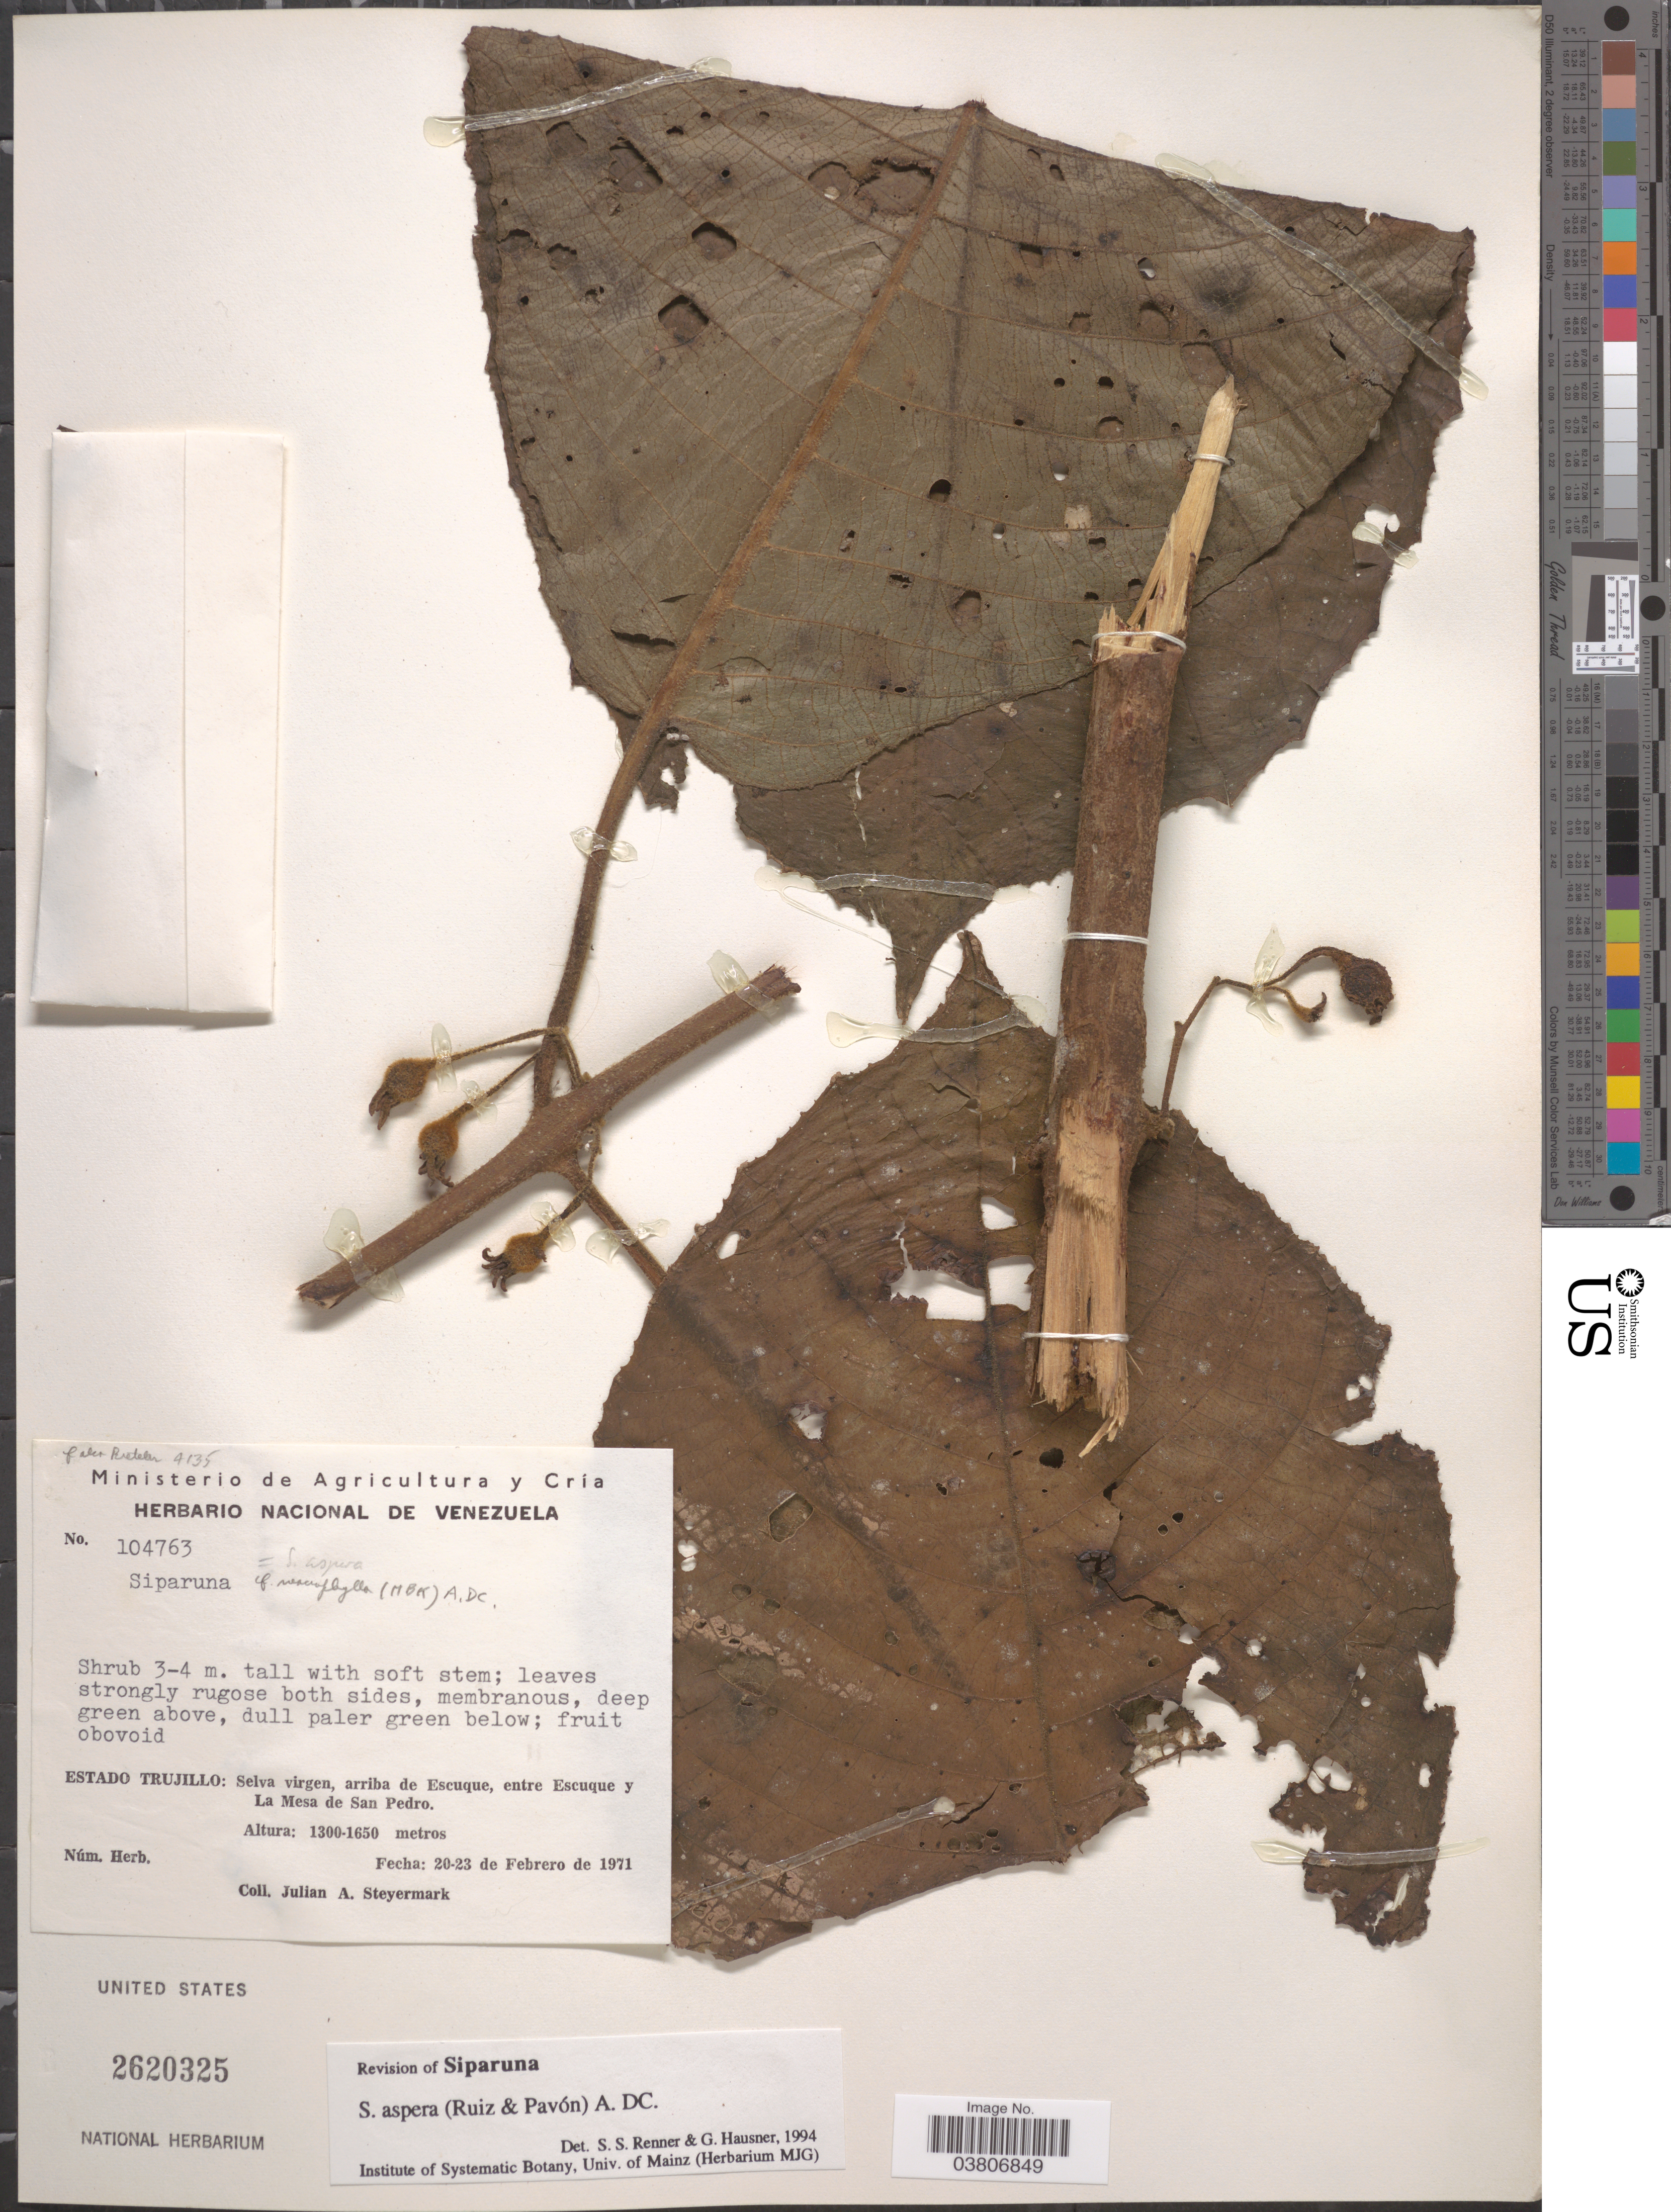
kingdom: Plantae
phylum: Tracheophyta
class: Magnoliopsida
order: Laurales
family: Siparunaceae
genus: Siparuna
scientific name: Siparuna aspera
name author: (Ruiz & Pav.) A. DC.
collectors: J. Steyermark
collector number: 104763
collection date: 1971-02-20/1971-02-23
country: Venezuela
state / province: Trujillo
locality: Arriba de Escuque, entre Escuque y La Mesa de San Pedro.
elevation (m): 1300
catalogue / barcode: US 2620325